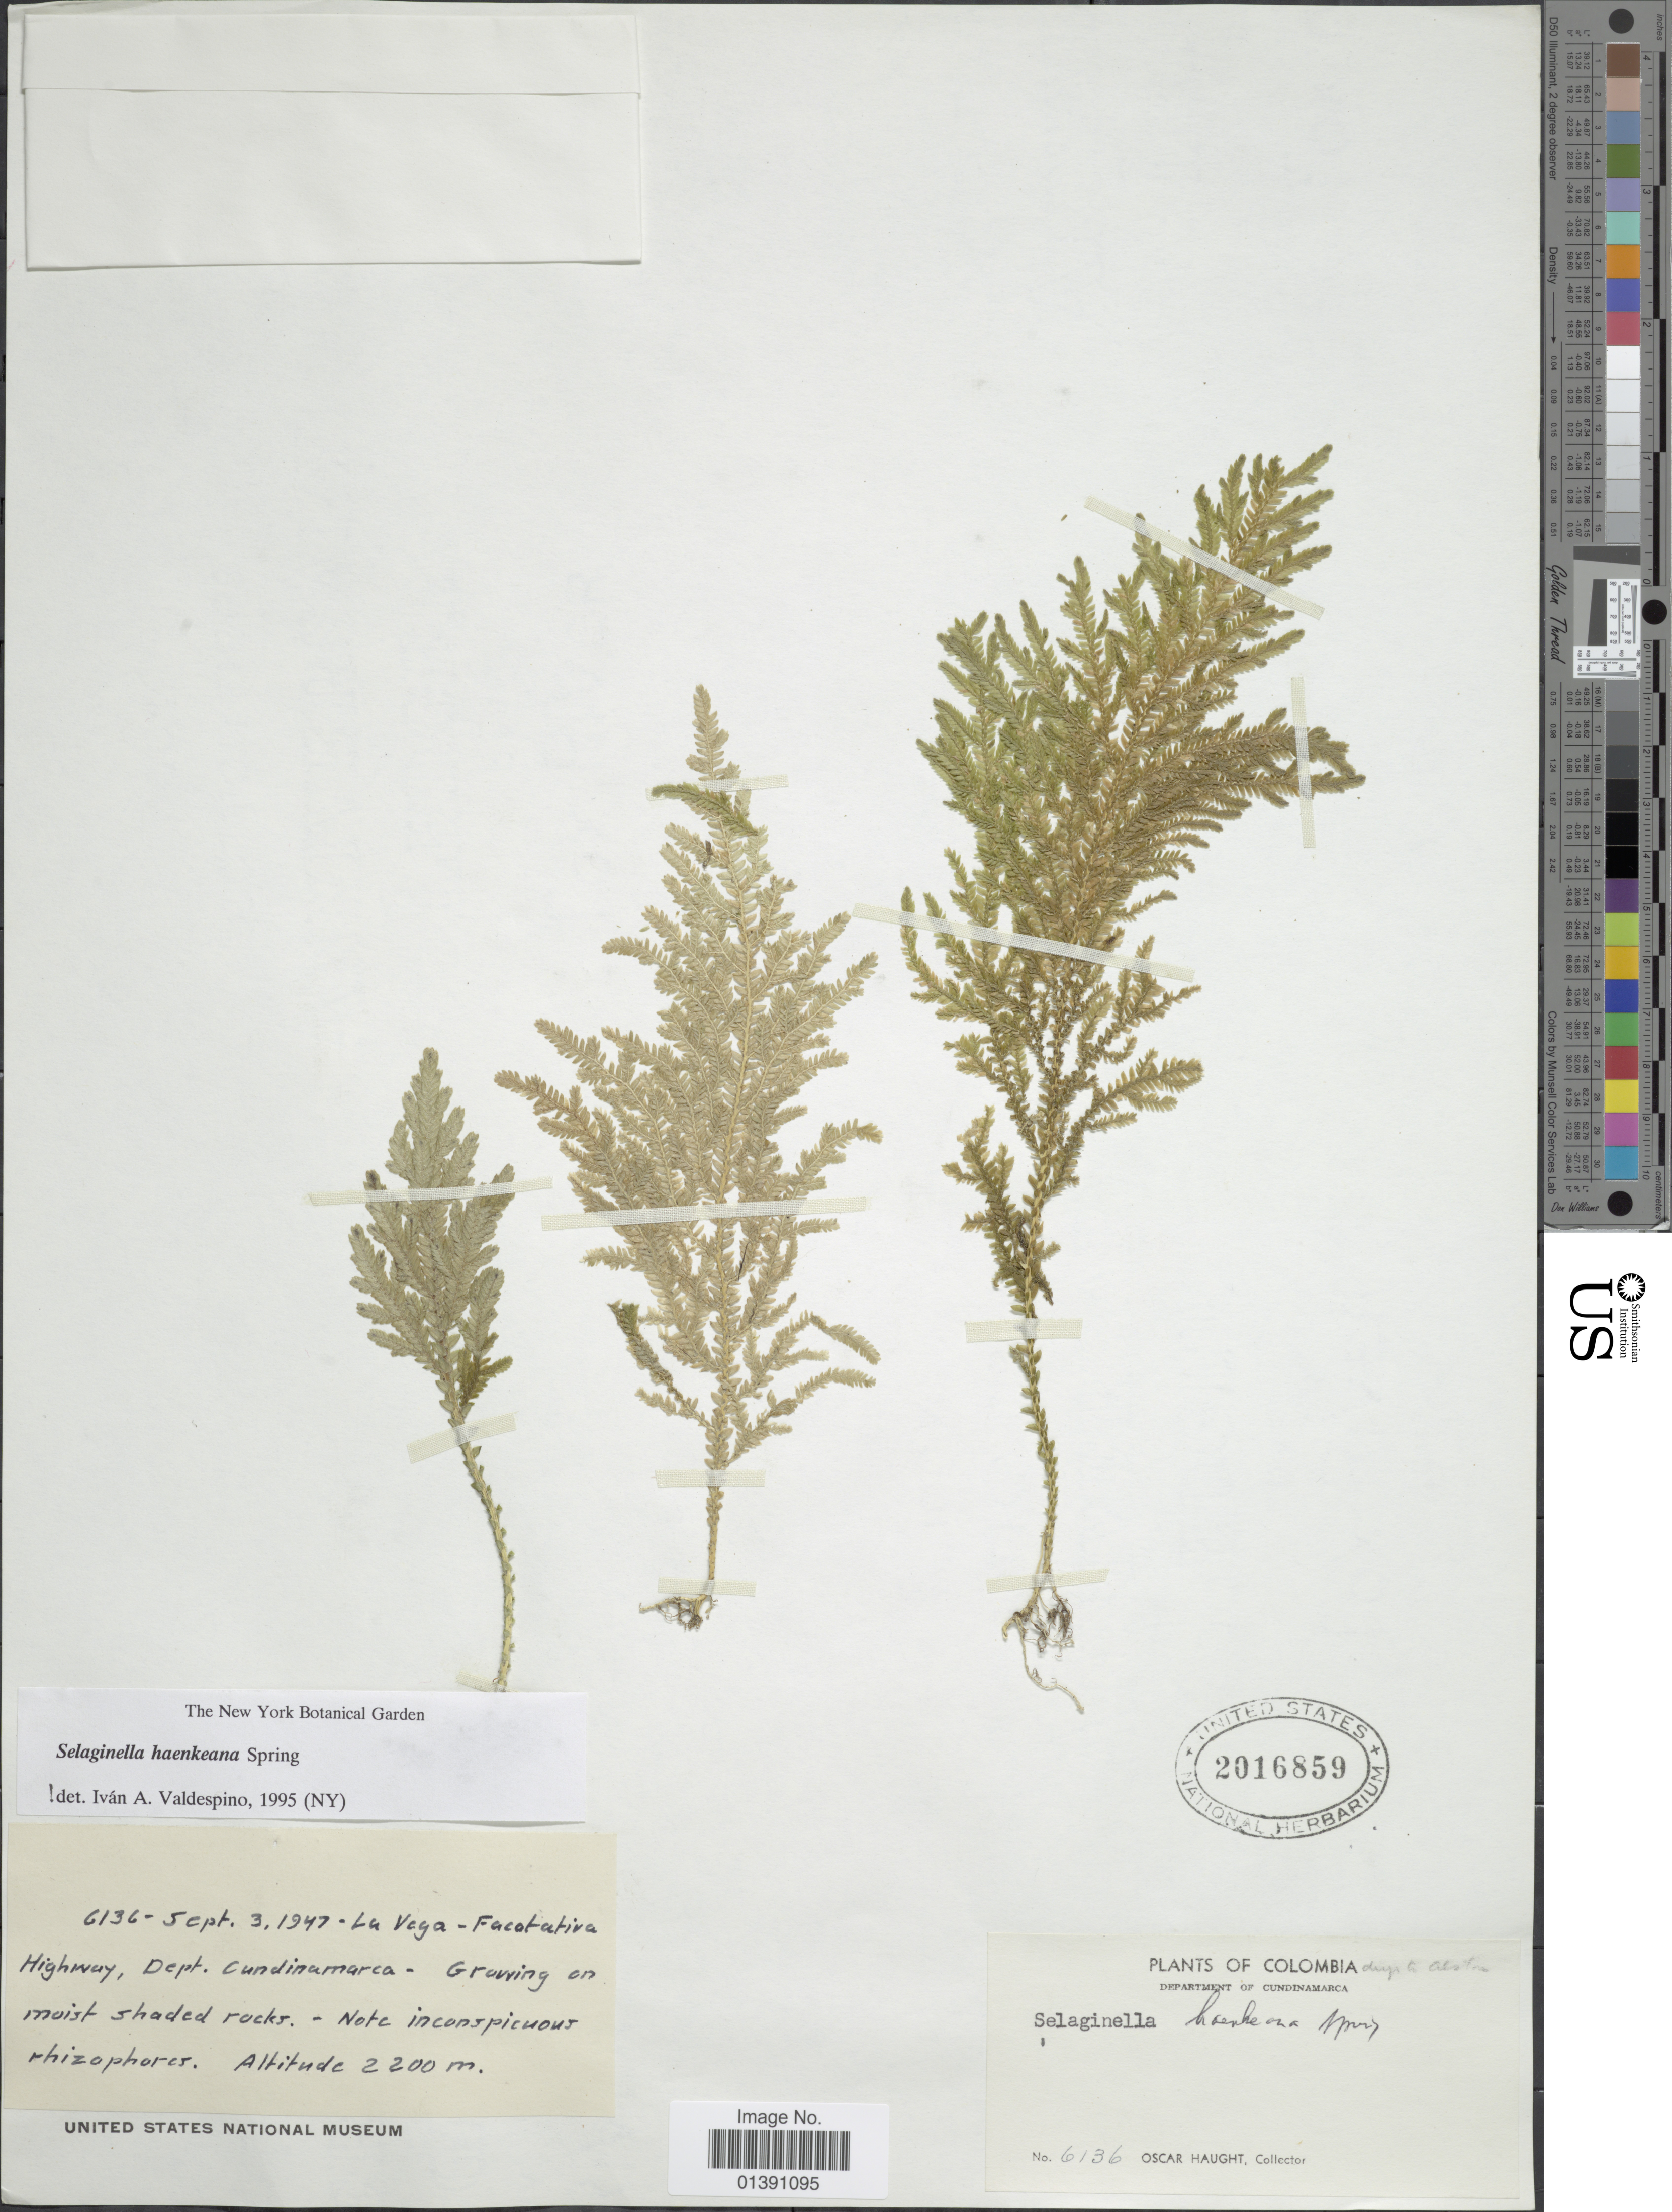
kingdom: Plantae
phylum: Tracheophyta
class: Lycopodiopsida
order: Selaginellales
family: Selaginellaceae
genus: Selaginella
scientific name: Selaginella haenkeana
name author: Spring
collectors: O. L. Haught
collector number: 6136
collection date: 1947-09-03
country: Colombia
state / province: Cundinamarca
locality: La Vega-Facotativá Highway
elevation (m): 2200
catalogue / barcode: US 2016859